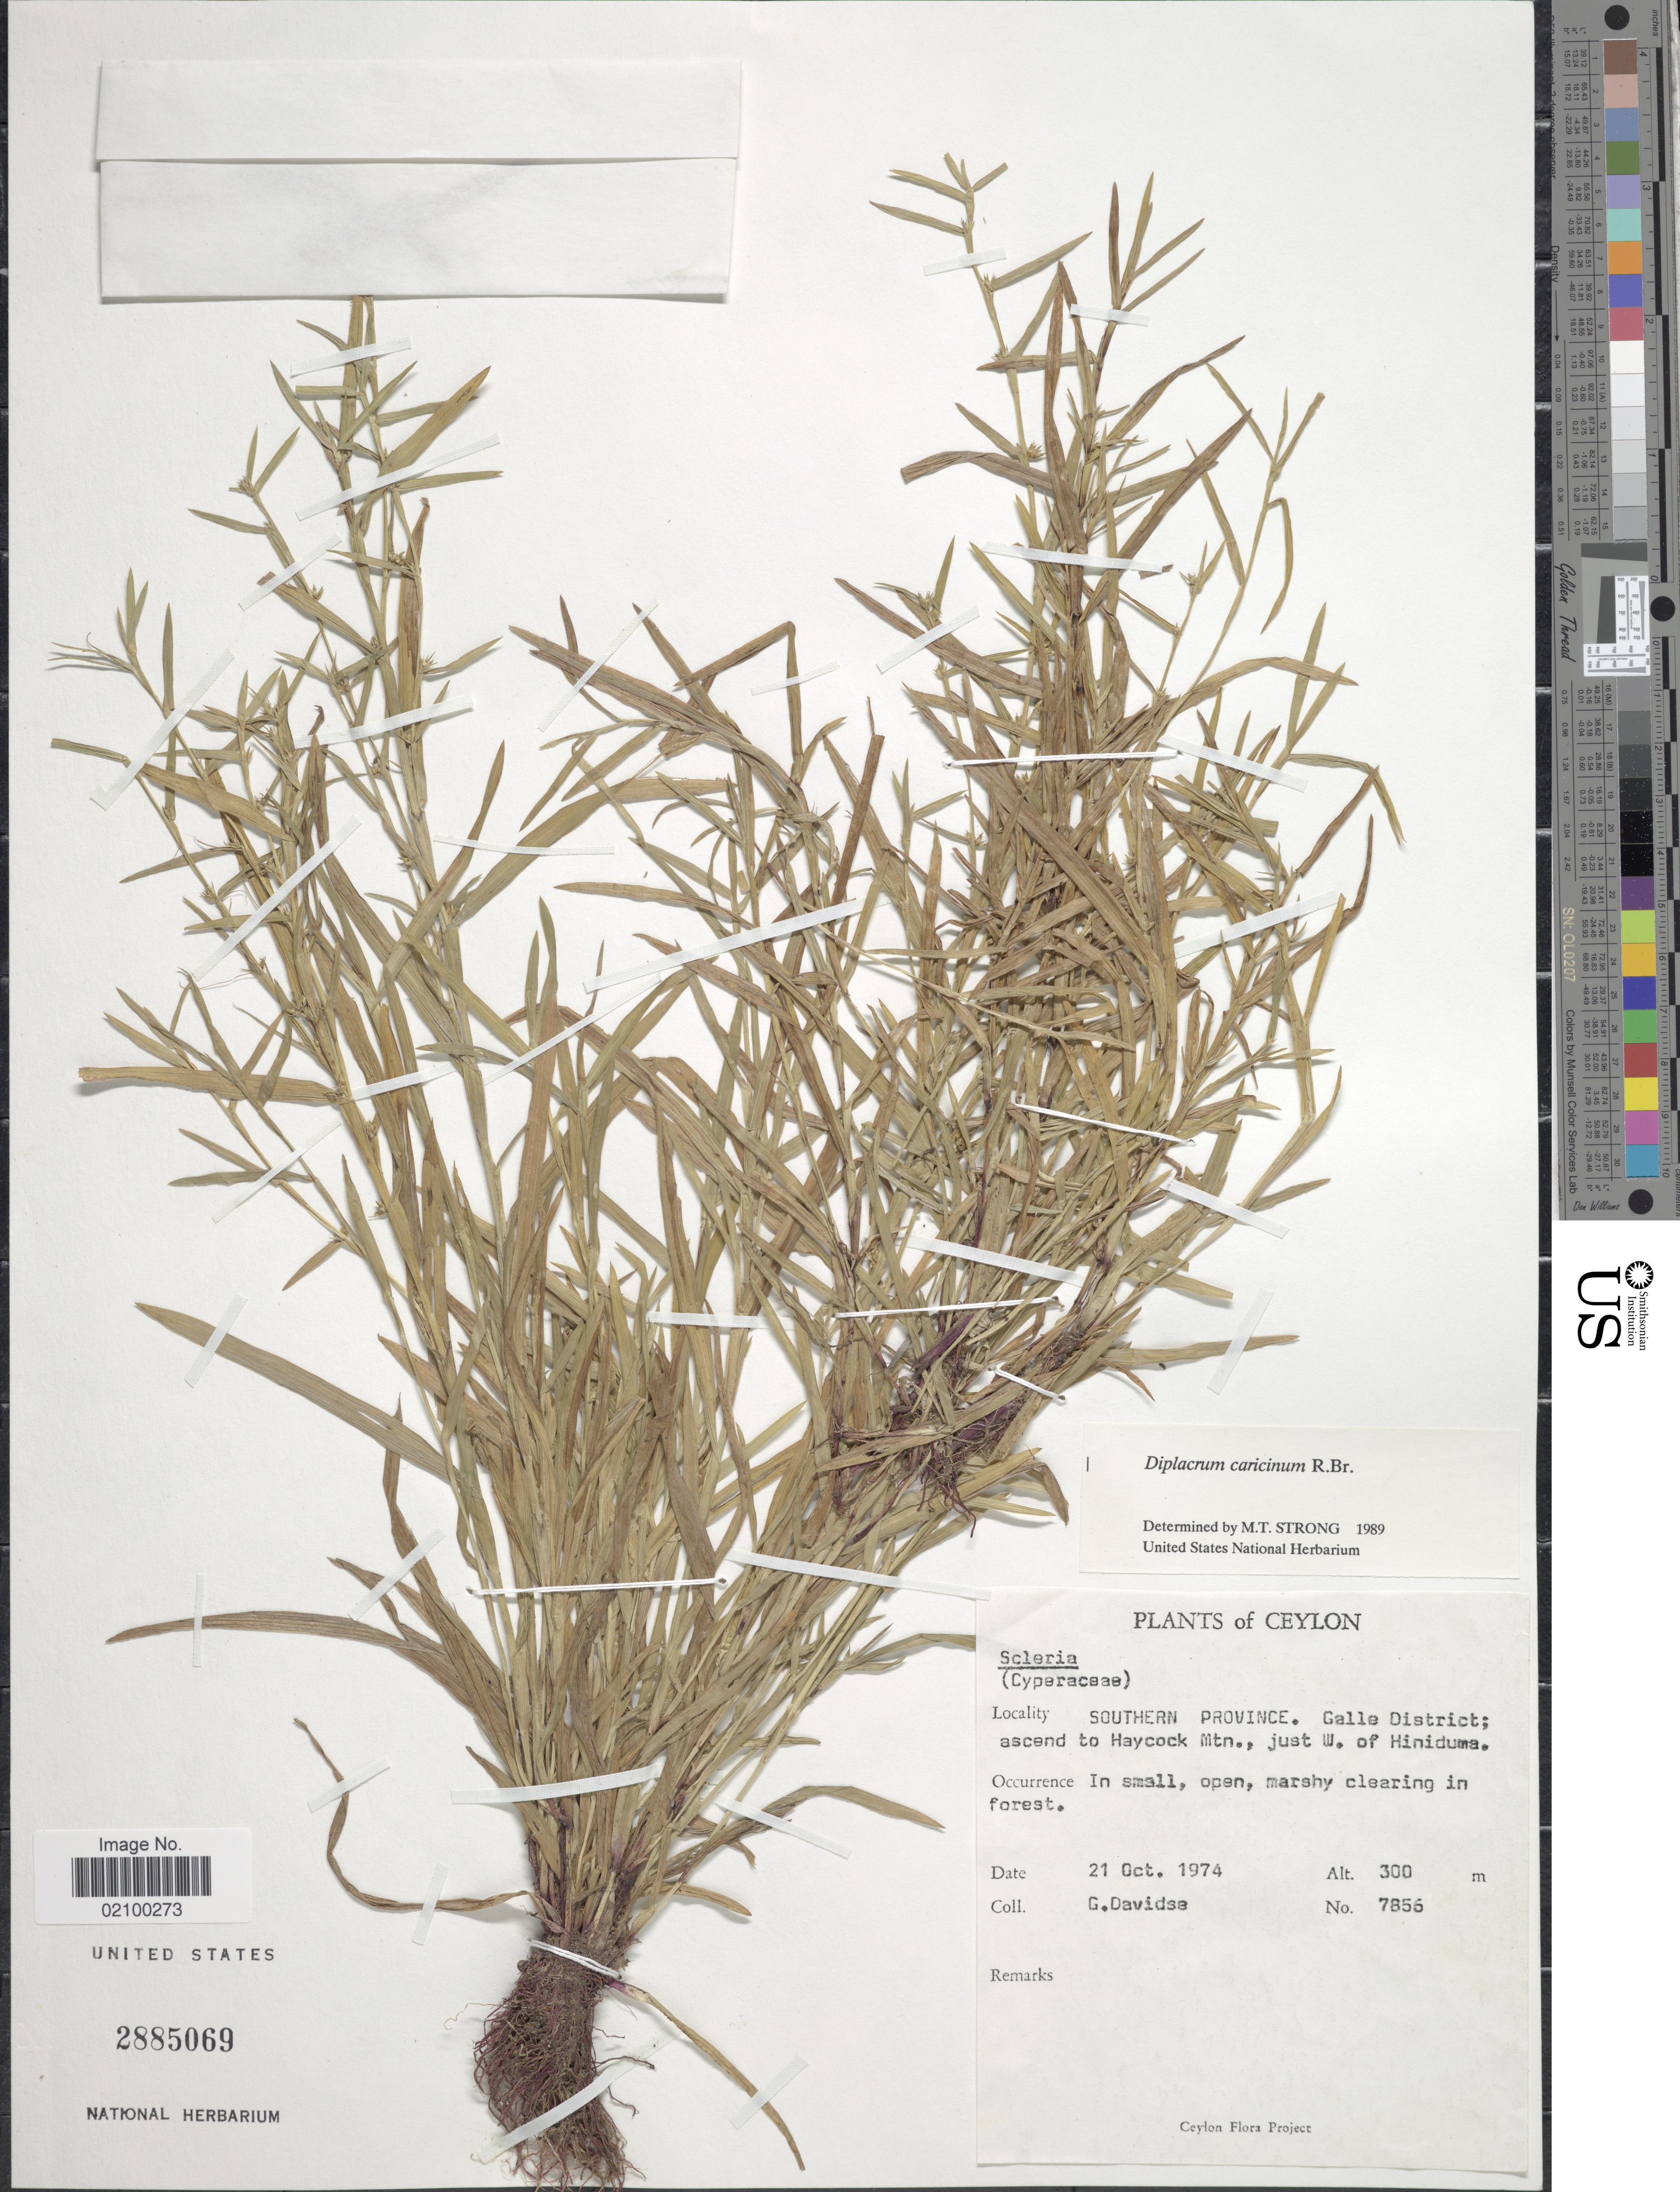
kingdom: Plantae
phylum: Tracheophyta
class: Liliopsida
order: Poales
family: Cyperaceae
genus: Diplacrum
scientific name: Diplacrum caricinum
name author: R. Br.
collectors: G. Davidse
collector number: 7856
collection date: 1974-10-21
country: Sri Lanka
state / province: Southern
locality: Ceylon, Galle District; ascend to haycock Mtn., just W. of Hiniduma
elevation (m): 300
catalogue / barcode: US 2885069